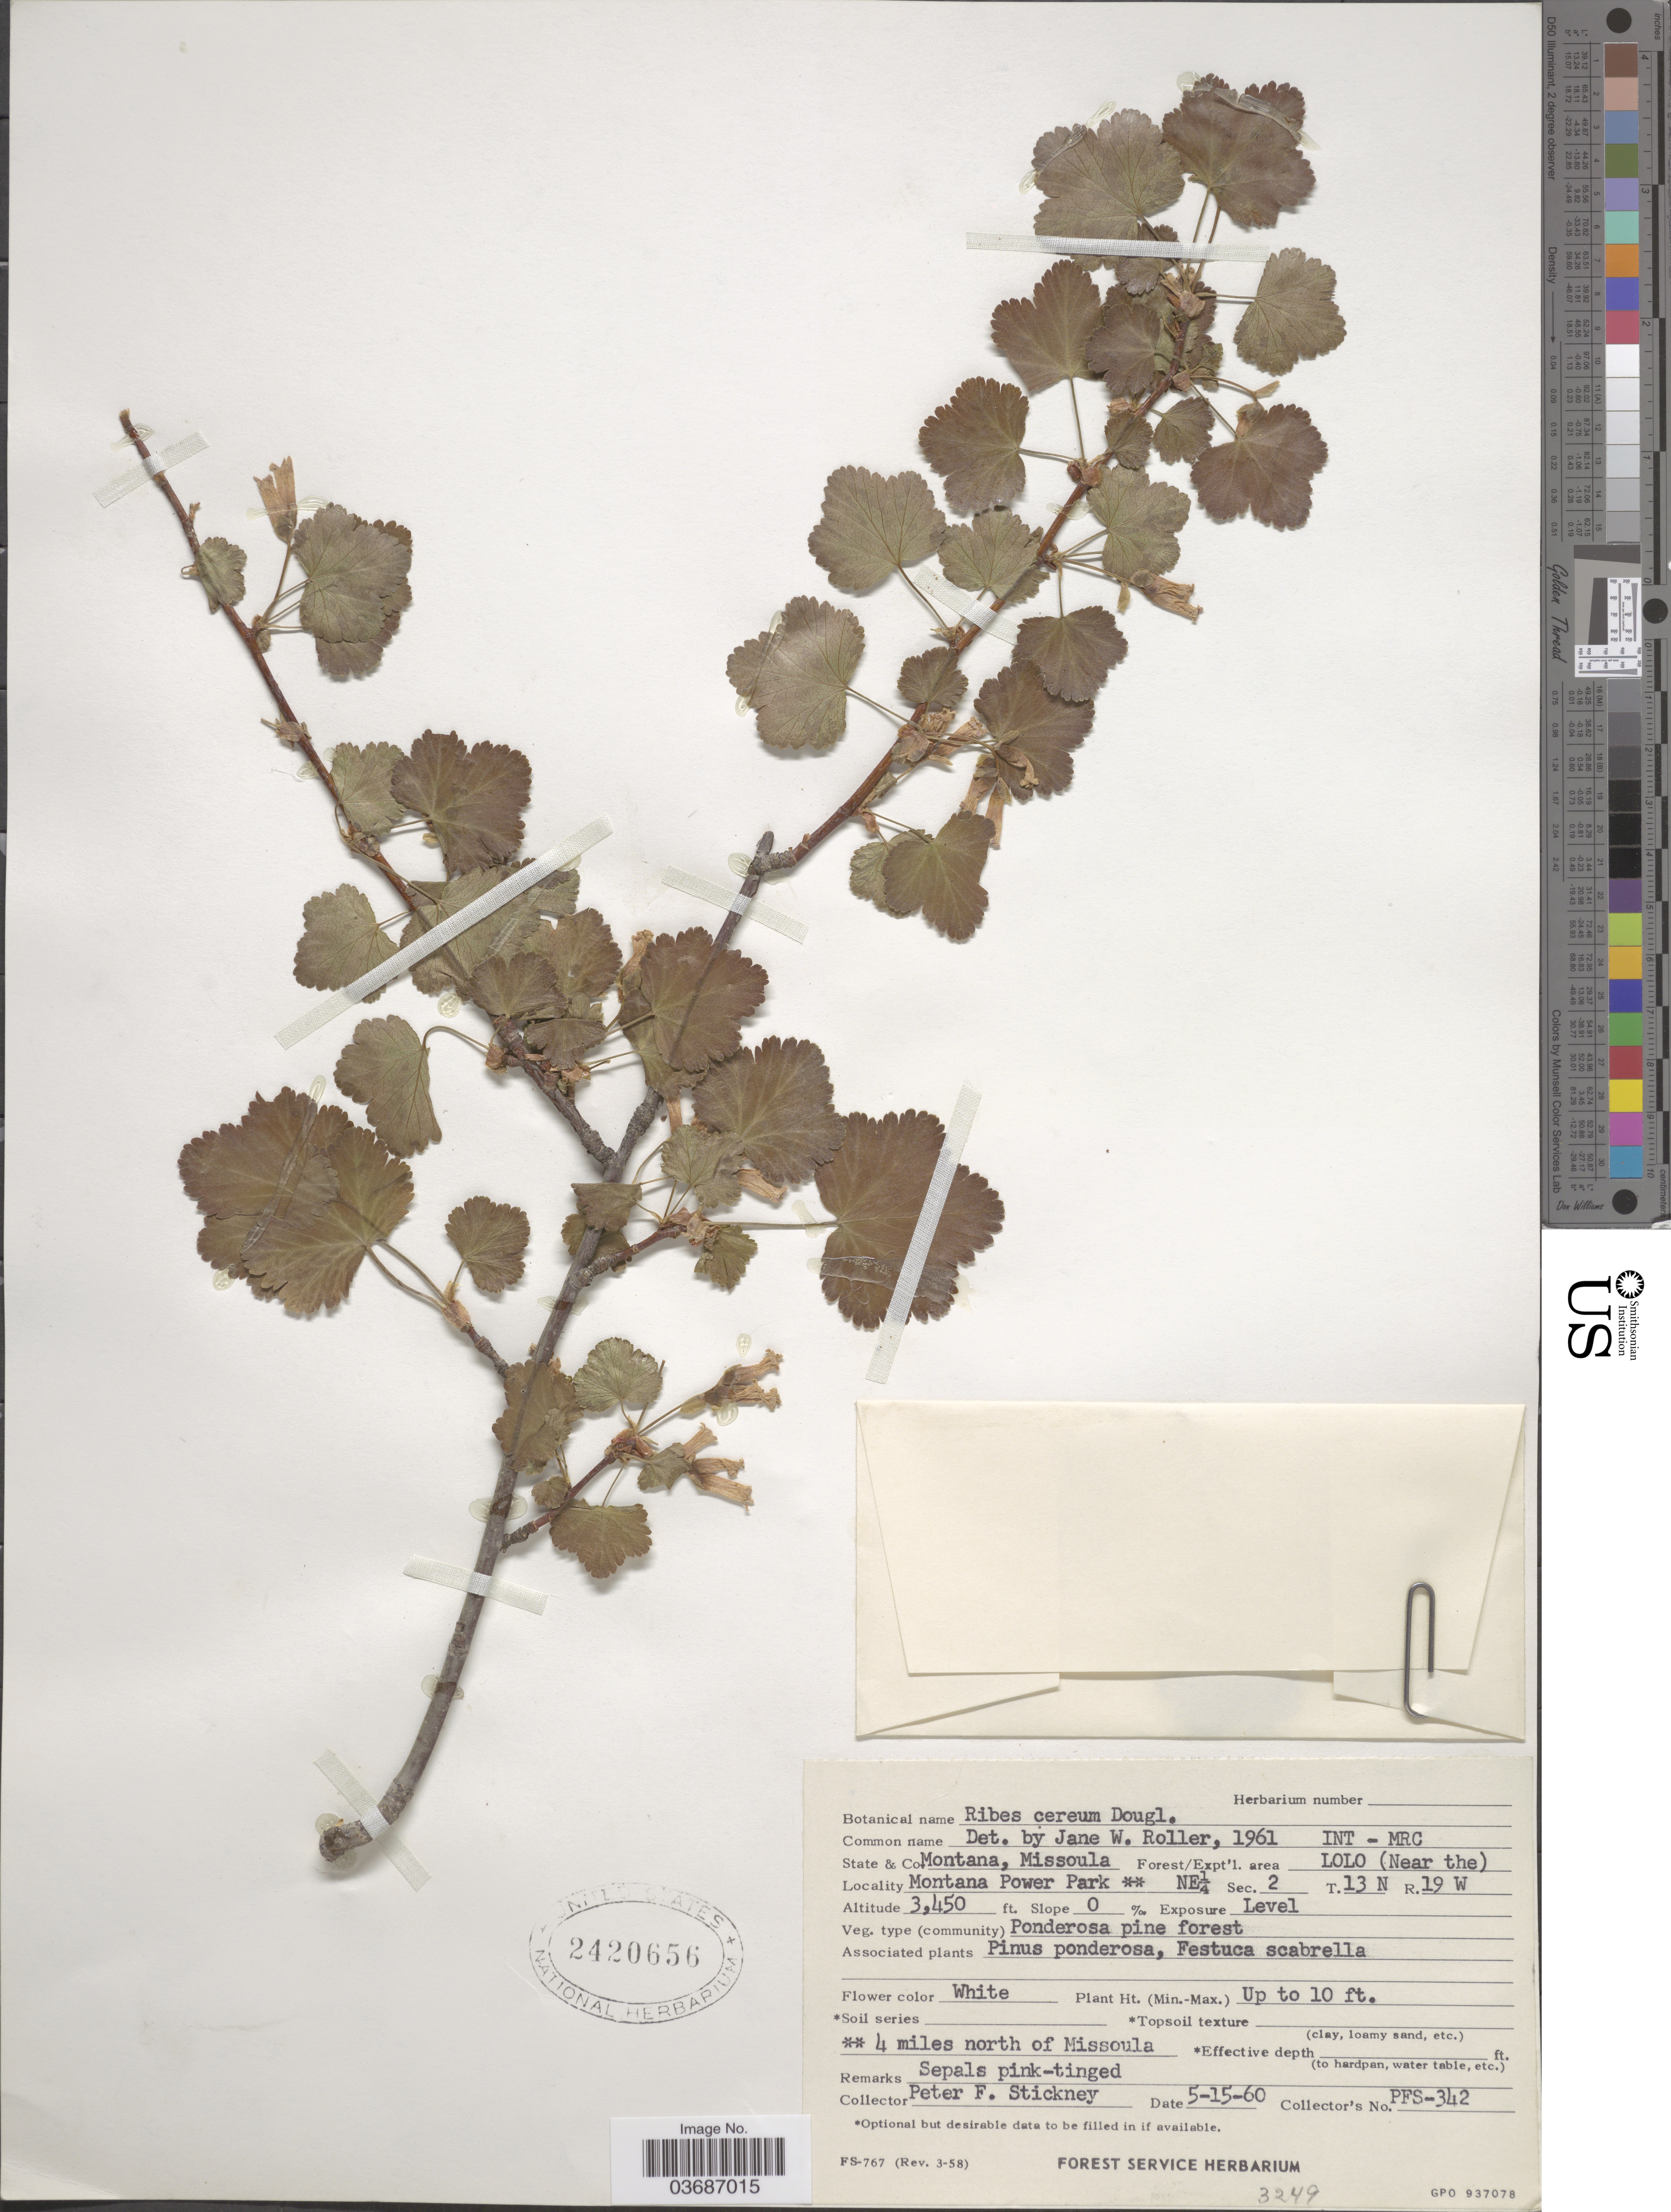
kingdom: Plantae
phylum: Tracheophyta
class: Magnoliopsida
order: Saxifragales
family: Grossulariaceae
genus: Ribes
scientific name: Ribes cereum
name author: Douglas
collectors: P. Stickney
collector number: PFS-342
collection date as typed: Transcribed d/m/y: 15/5/60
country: United States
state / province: Montana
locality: State & Co. Montana, Missoula. Forest/Expt'l. area Lolo (Near the). Montana Power Park 4 miles north of Missoula. NE¼. Sec. 2. T. 13 N. R.19 W.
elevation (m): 1052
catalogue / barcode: US 2420656